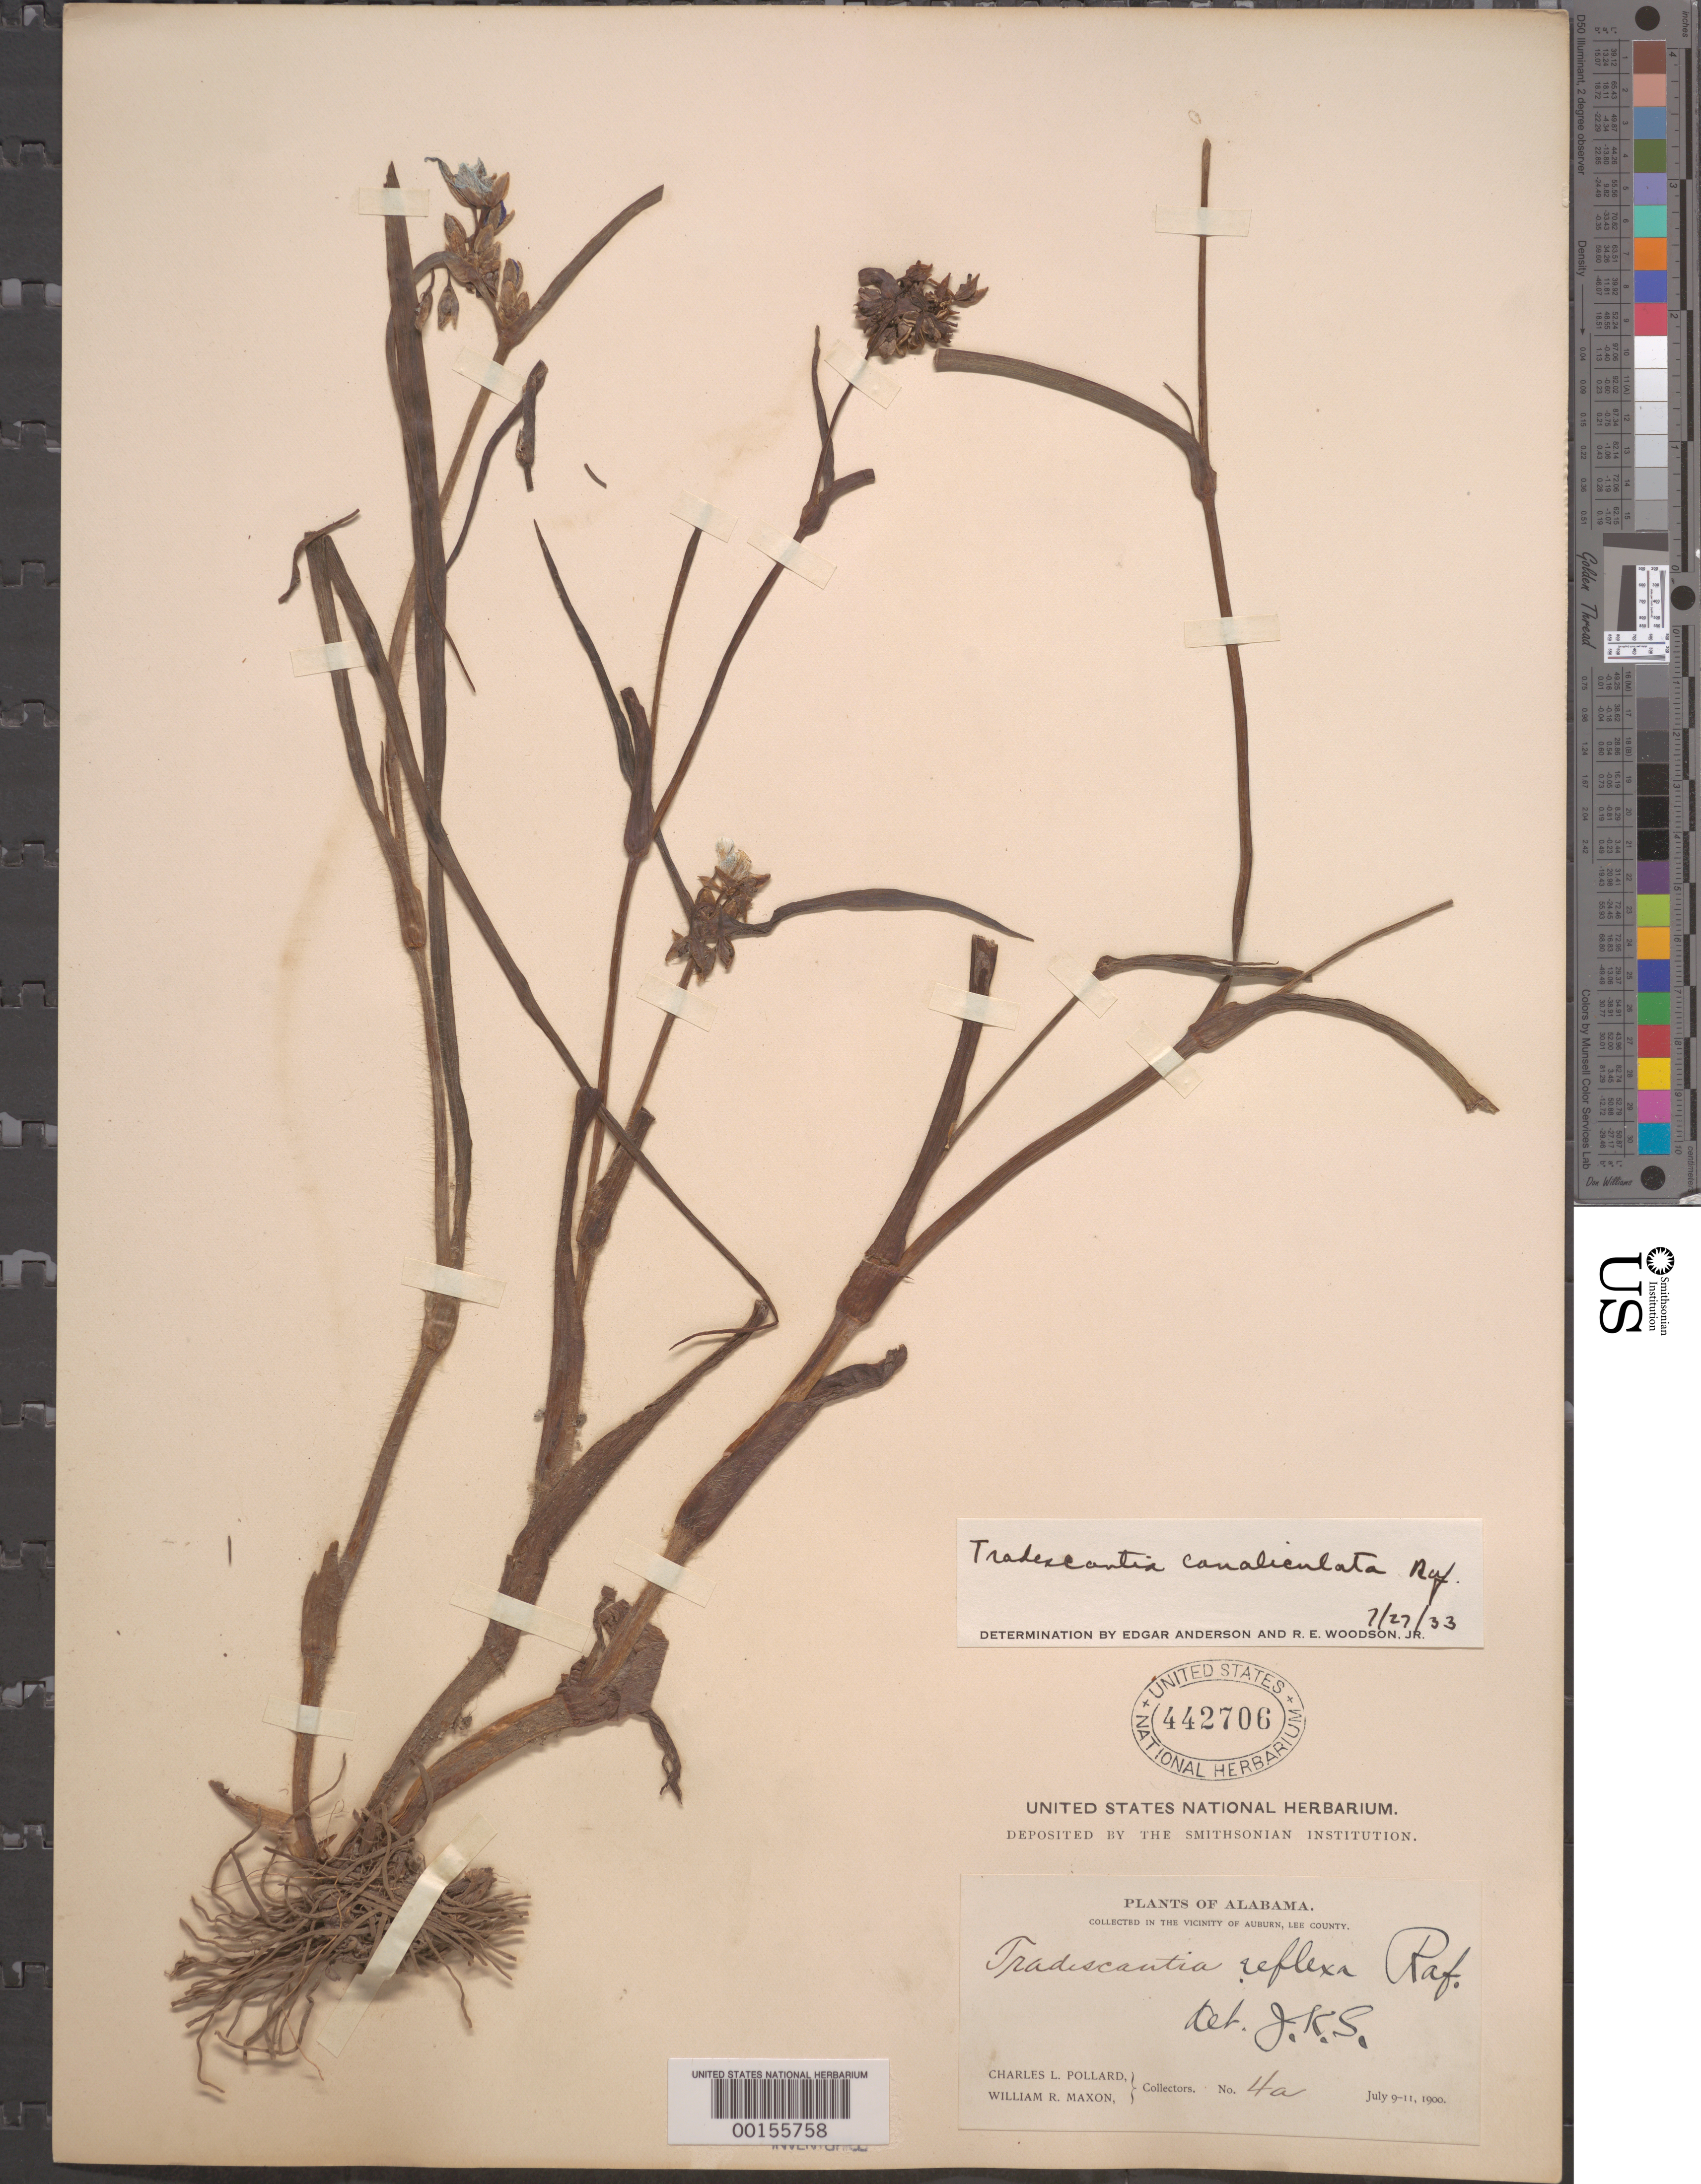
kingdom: Plantae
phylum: Tracheophyta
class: Liliopsida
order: Commelinales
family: Commelinaceae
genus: Tradescantia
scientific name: Tradescantia ohiensis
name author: Raf.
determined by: Woodward, R. E.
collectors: C. L. Pollard & W. R. Maxon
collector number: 4a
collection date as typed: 09 Jul 1900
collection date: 1900-07-09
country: United States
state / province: Alabama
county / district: Lee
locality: Auburn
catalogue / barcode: US 442706